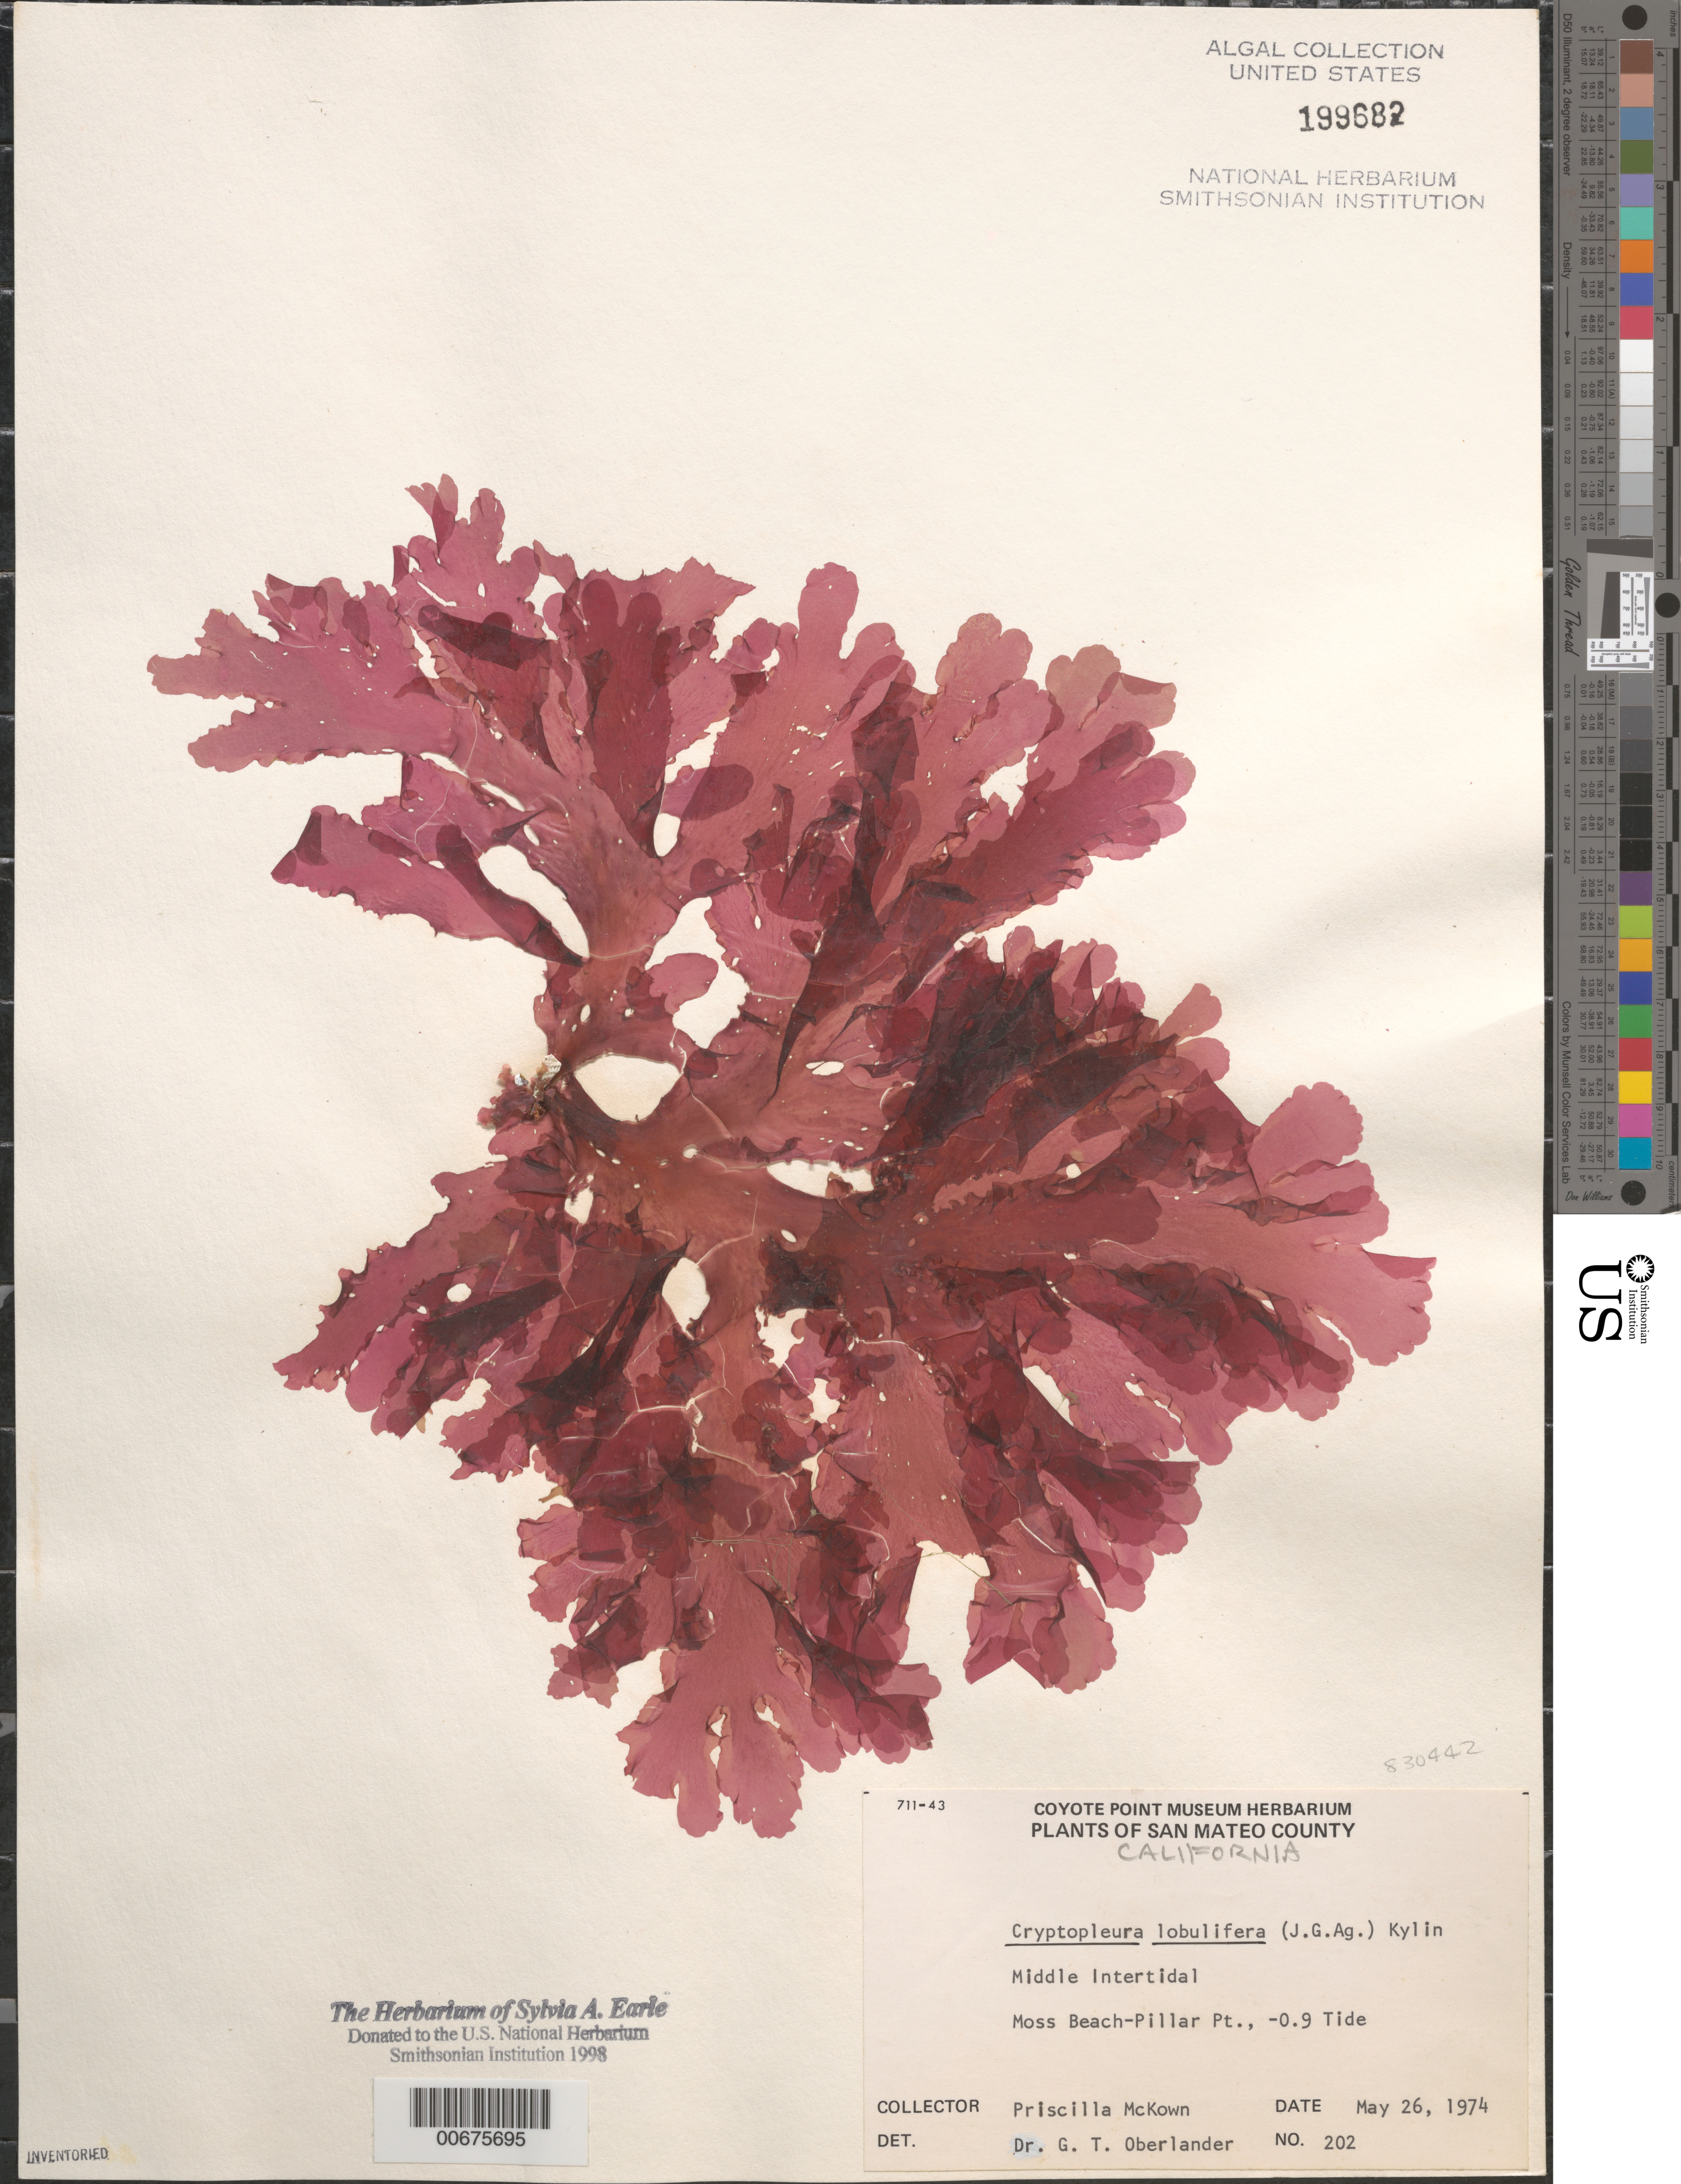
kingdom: Plantae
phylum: Rhodophyta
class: Florideophyceae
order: Ceramiales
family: Delesseriaceae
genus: Cryptopleura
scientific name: Cryptopleura lobulifera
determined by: Oberlander, G. T.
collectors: P. McKown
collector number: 202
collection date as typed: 26 May 1974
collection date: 1974-05-26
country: United States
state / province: California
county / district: San Mateo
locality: Moss Beach, Pillar Point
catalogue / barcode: US 199682